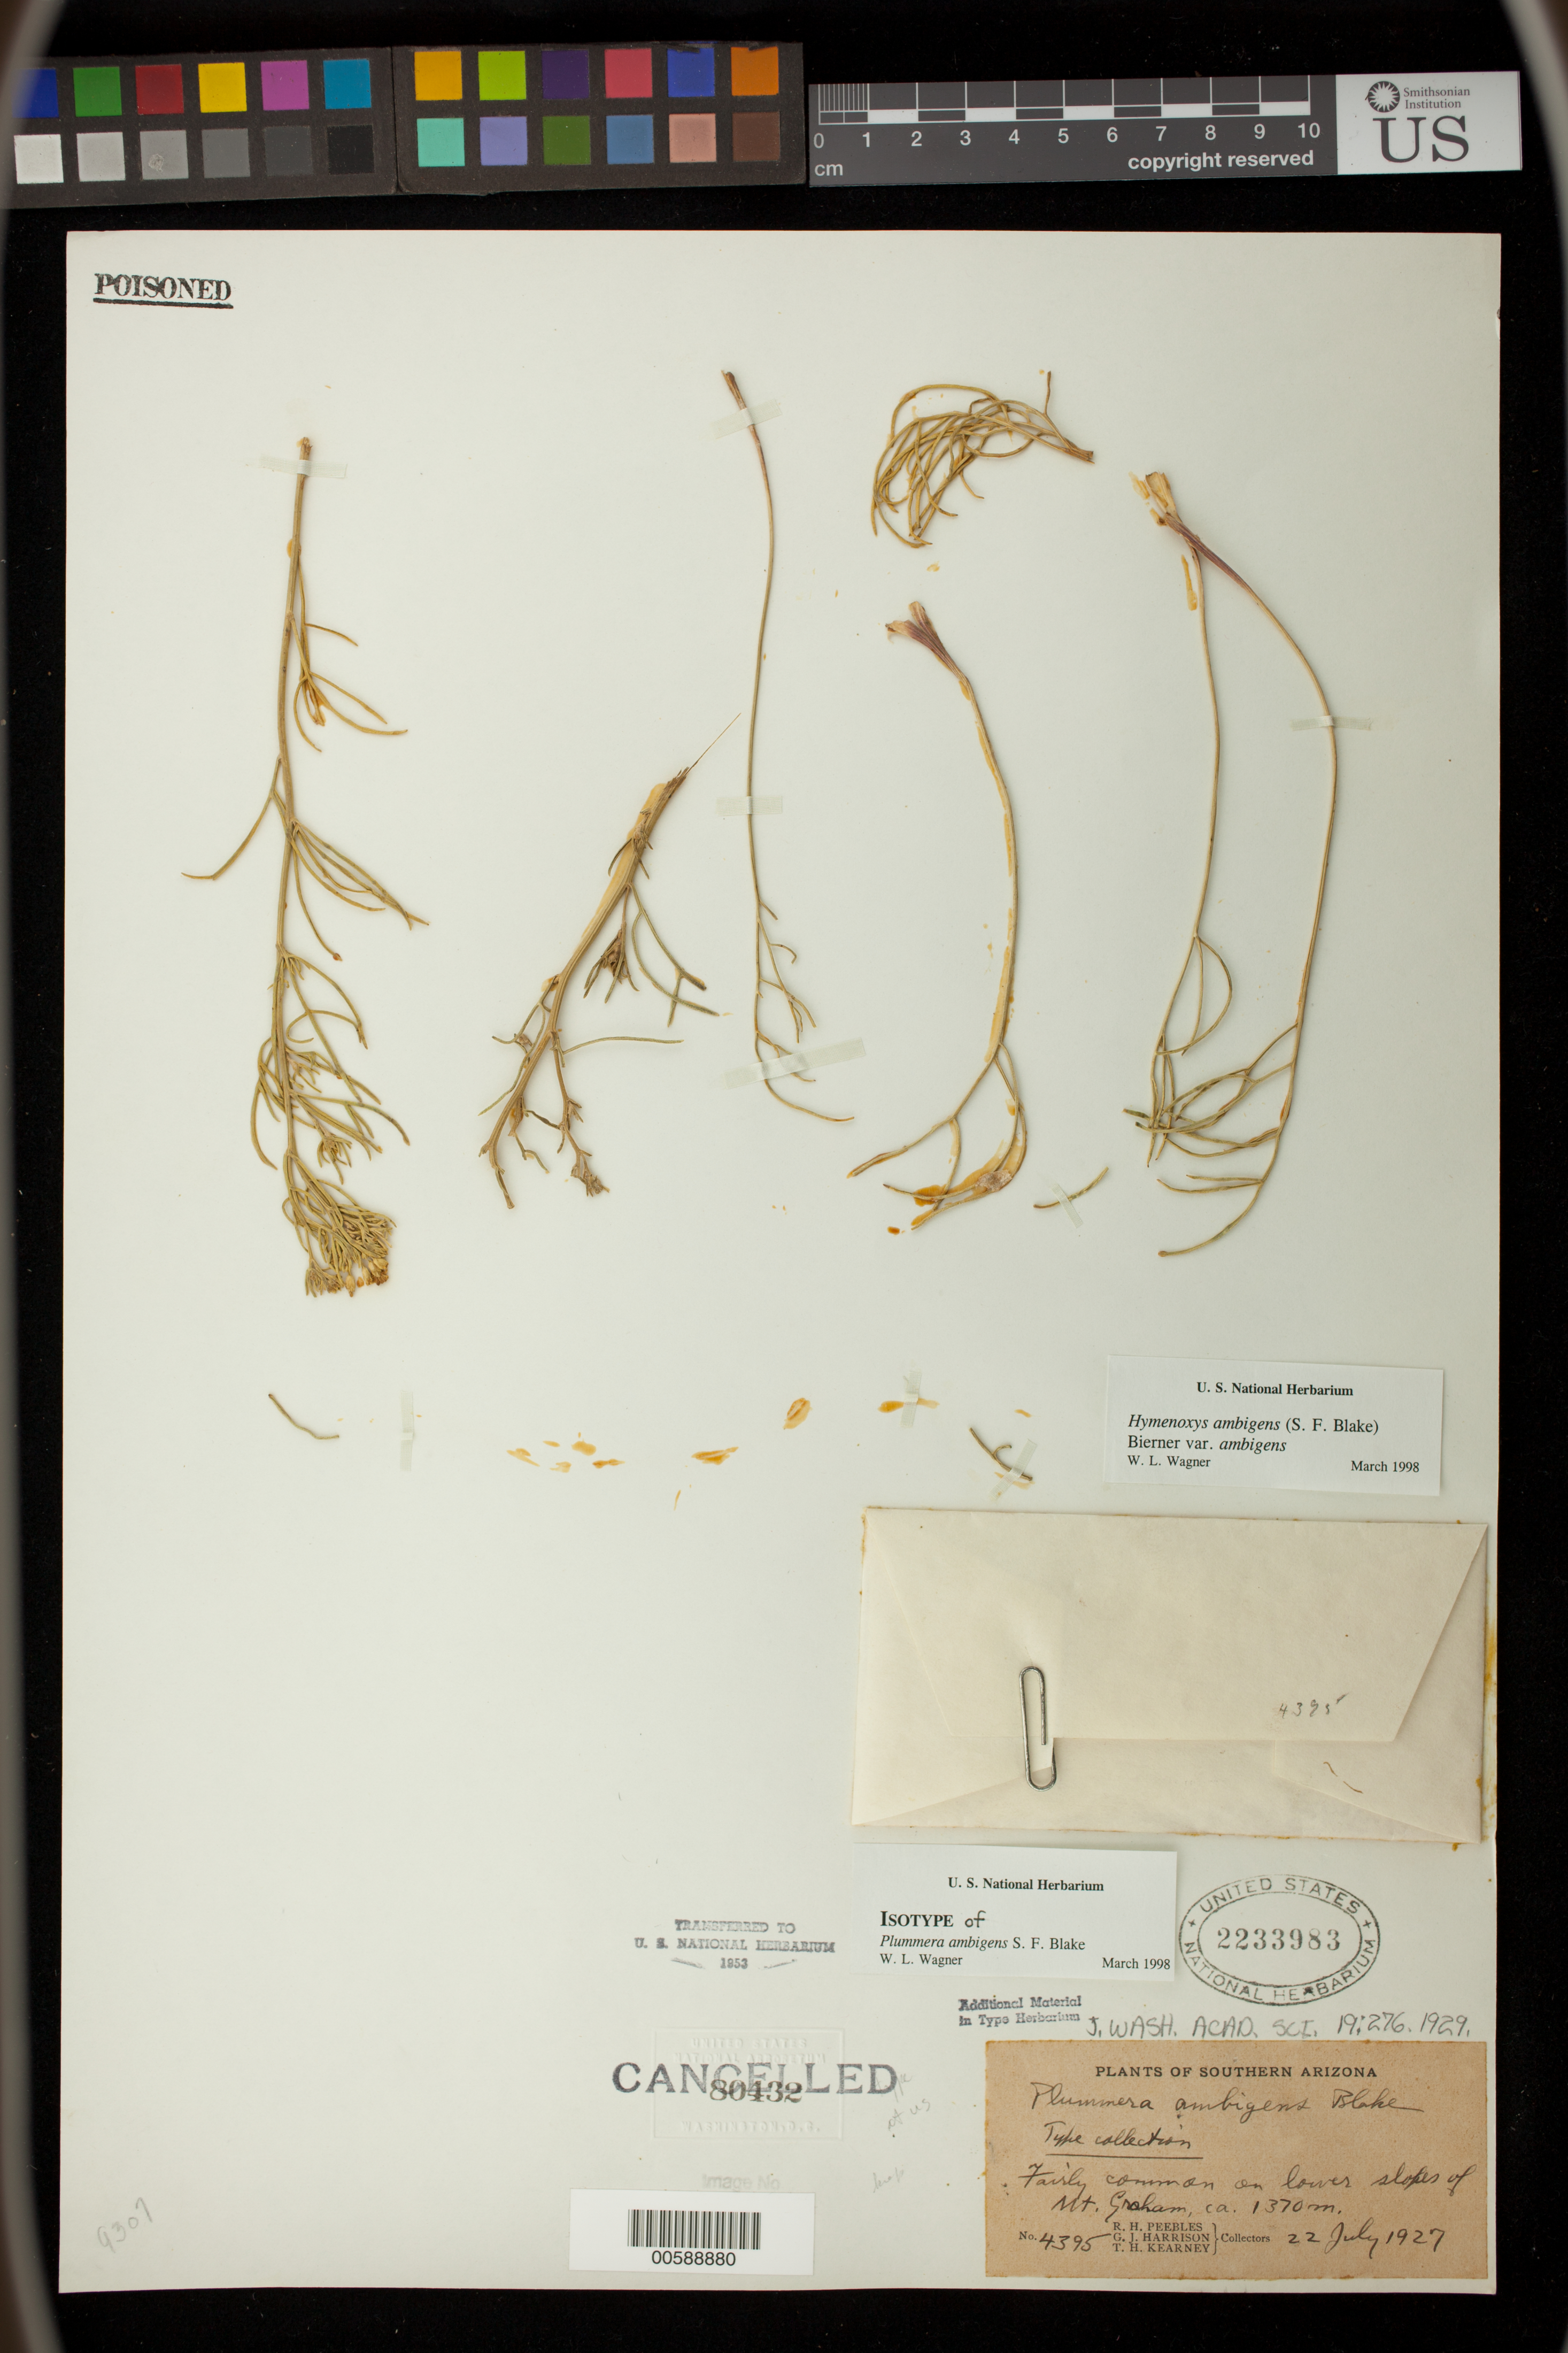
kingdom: Plantae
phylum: Tracheophyta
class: Magnoliopsida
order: Asterales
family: Asteraceae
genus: Plummera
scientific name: Plummera ambigens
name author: S.F. Blake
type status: Isotype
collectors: R. H. Peebles, G. J. Harrison & T. H. Kearney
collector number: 4395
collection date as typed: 22 Jul 1927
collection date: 1927-07-22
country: United States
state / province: Arizona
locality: Lower slope of Mt. Graham.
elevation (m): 1370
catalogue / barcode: US 2233983